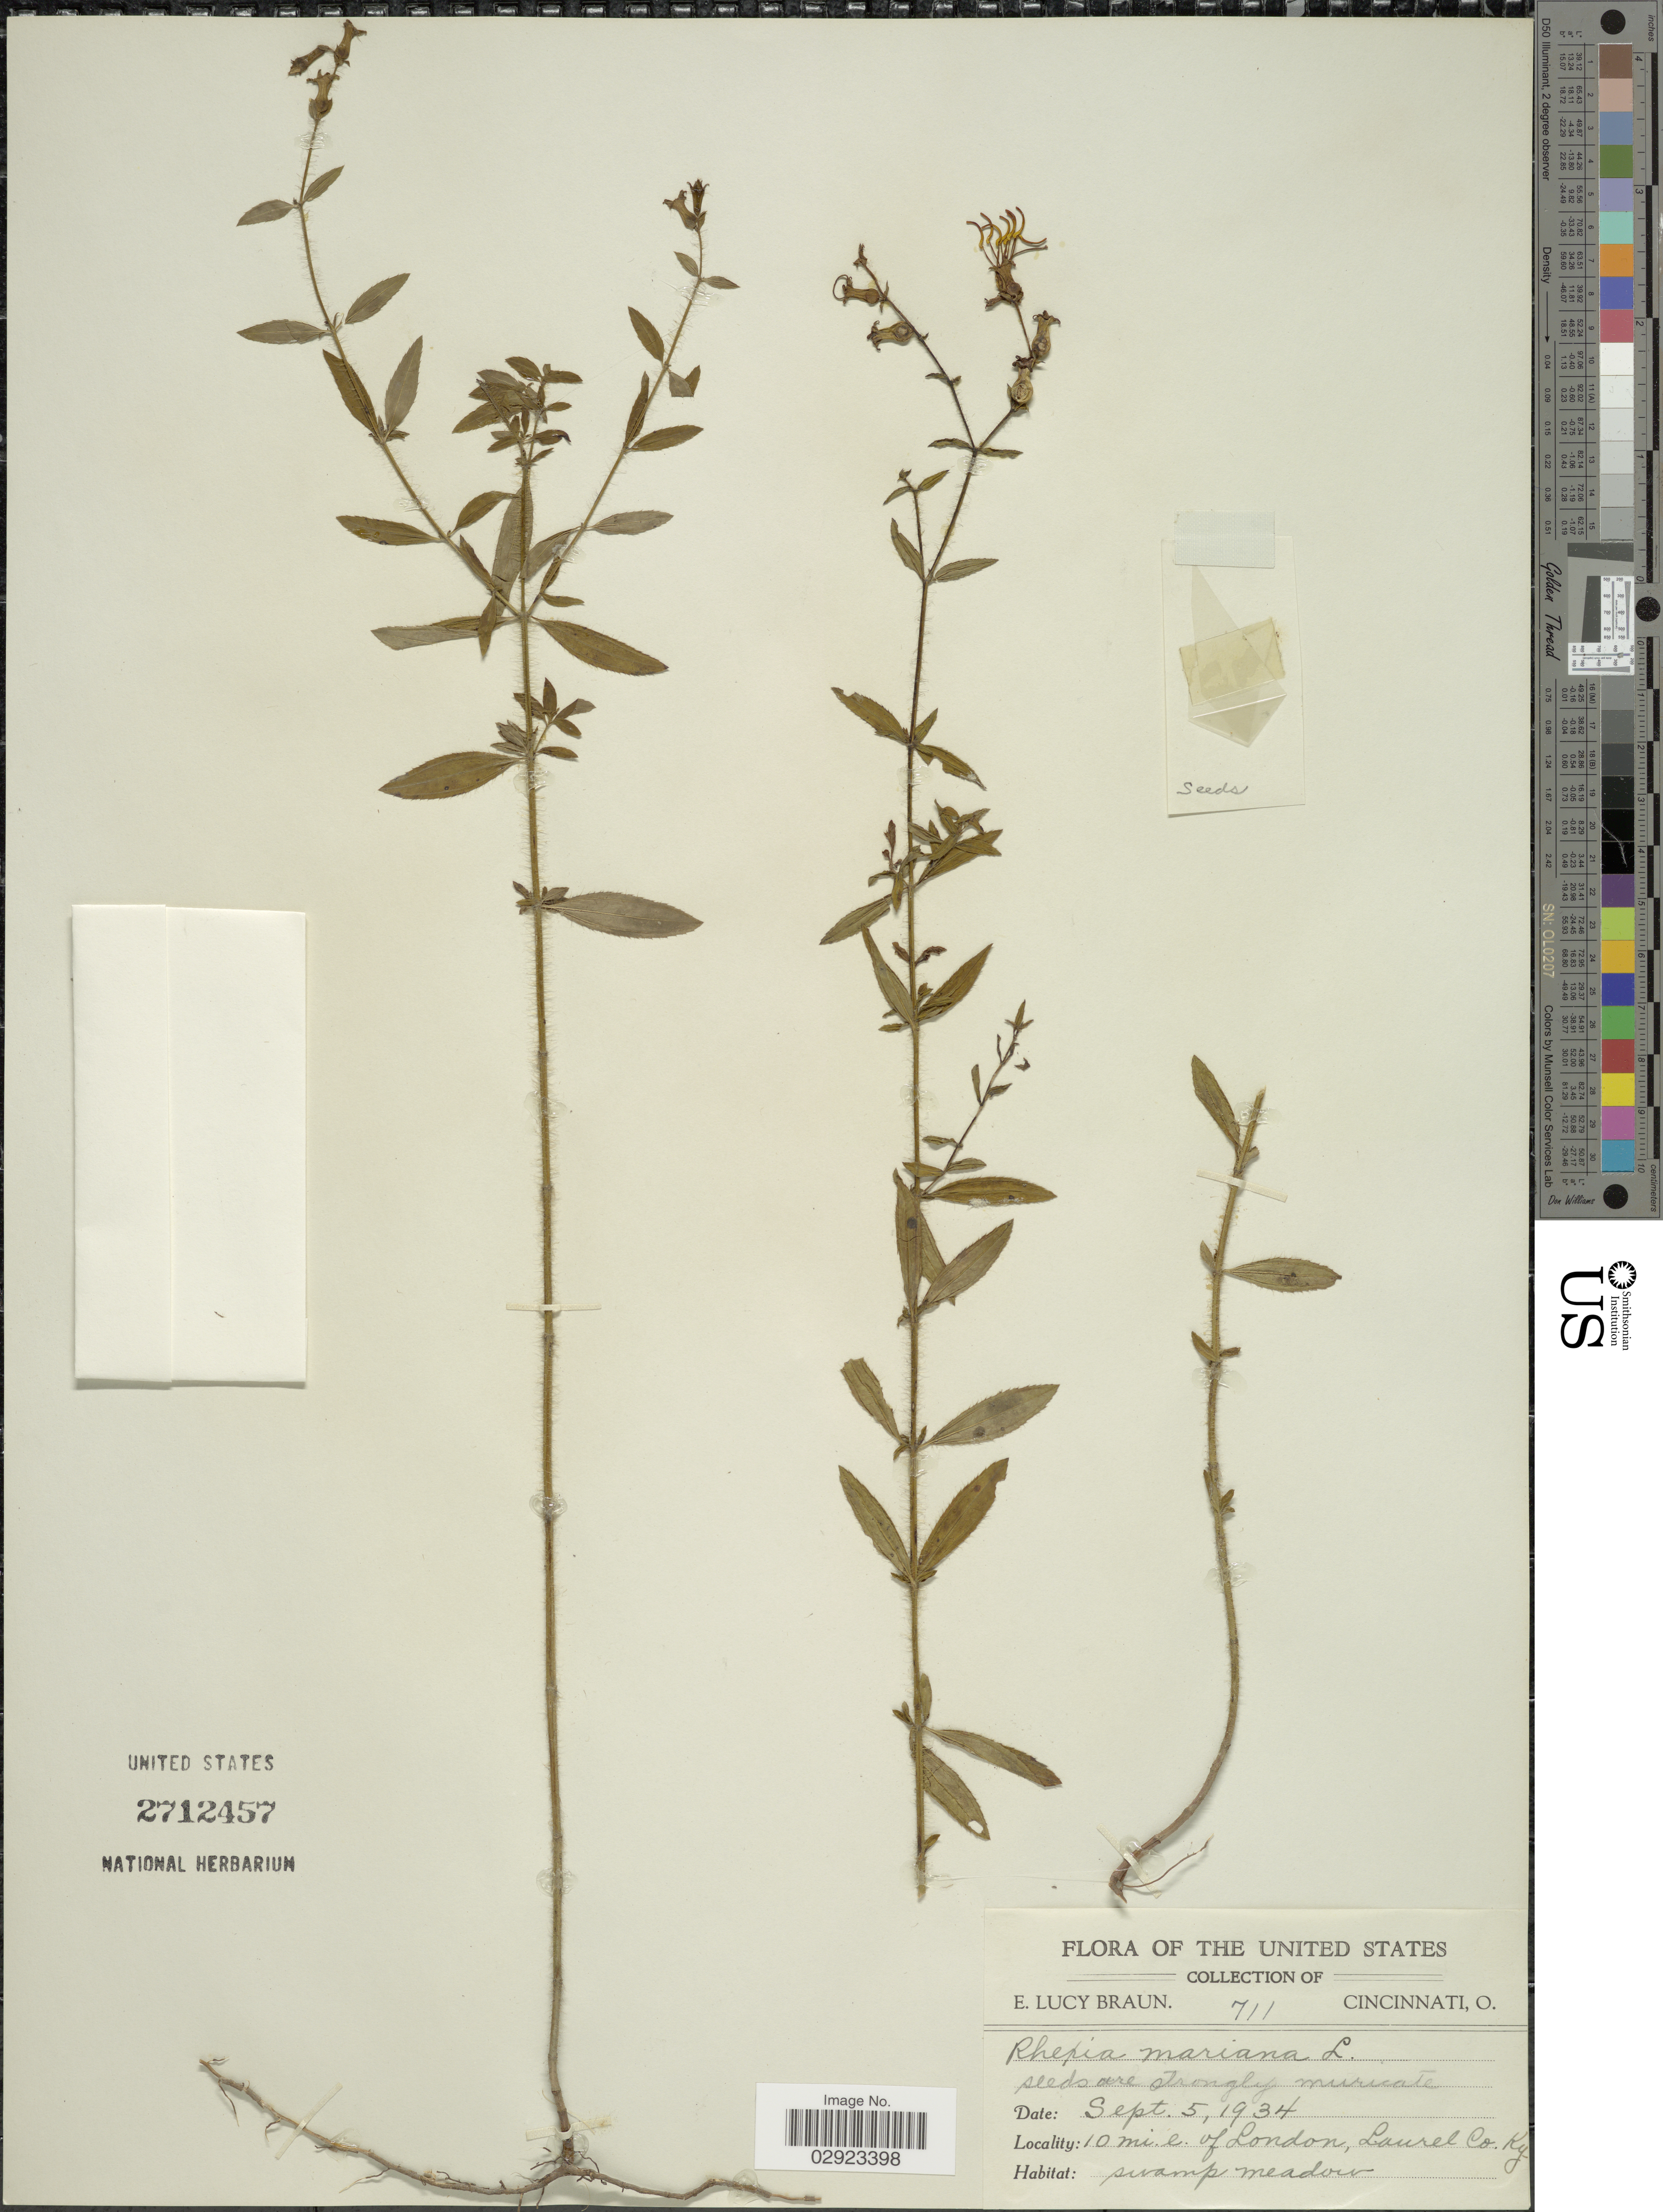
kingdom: Plantae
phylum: Tracheophyta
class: Magnoliopsida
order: Myrtales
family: Melastomataceae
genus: Rhexia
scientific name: Rhexia mariana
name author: L.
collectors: E. L. Braun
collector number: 711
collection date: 1934-09-05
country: United States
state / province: Kentucky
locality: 10 mi. e. of London, Laurel Co.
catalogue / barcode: US 2712457